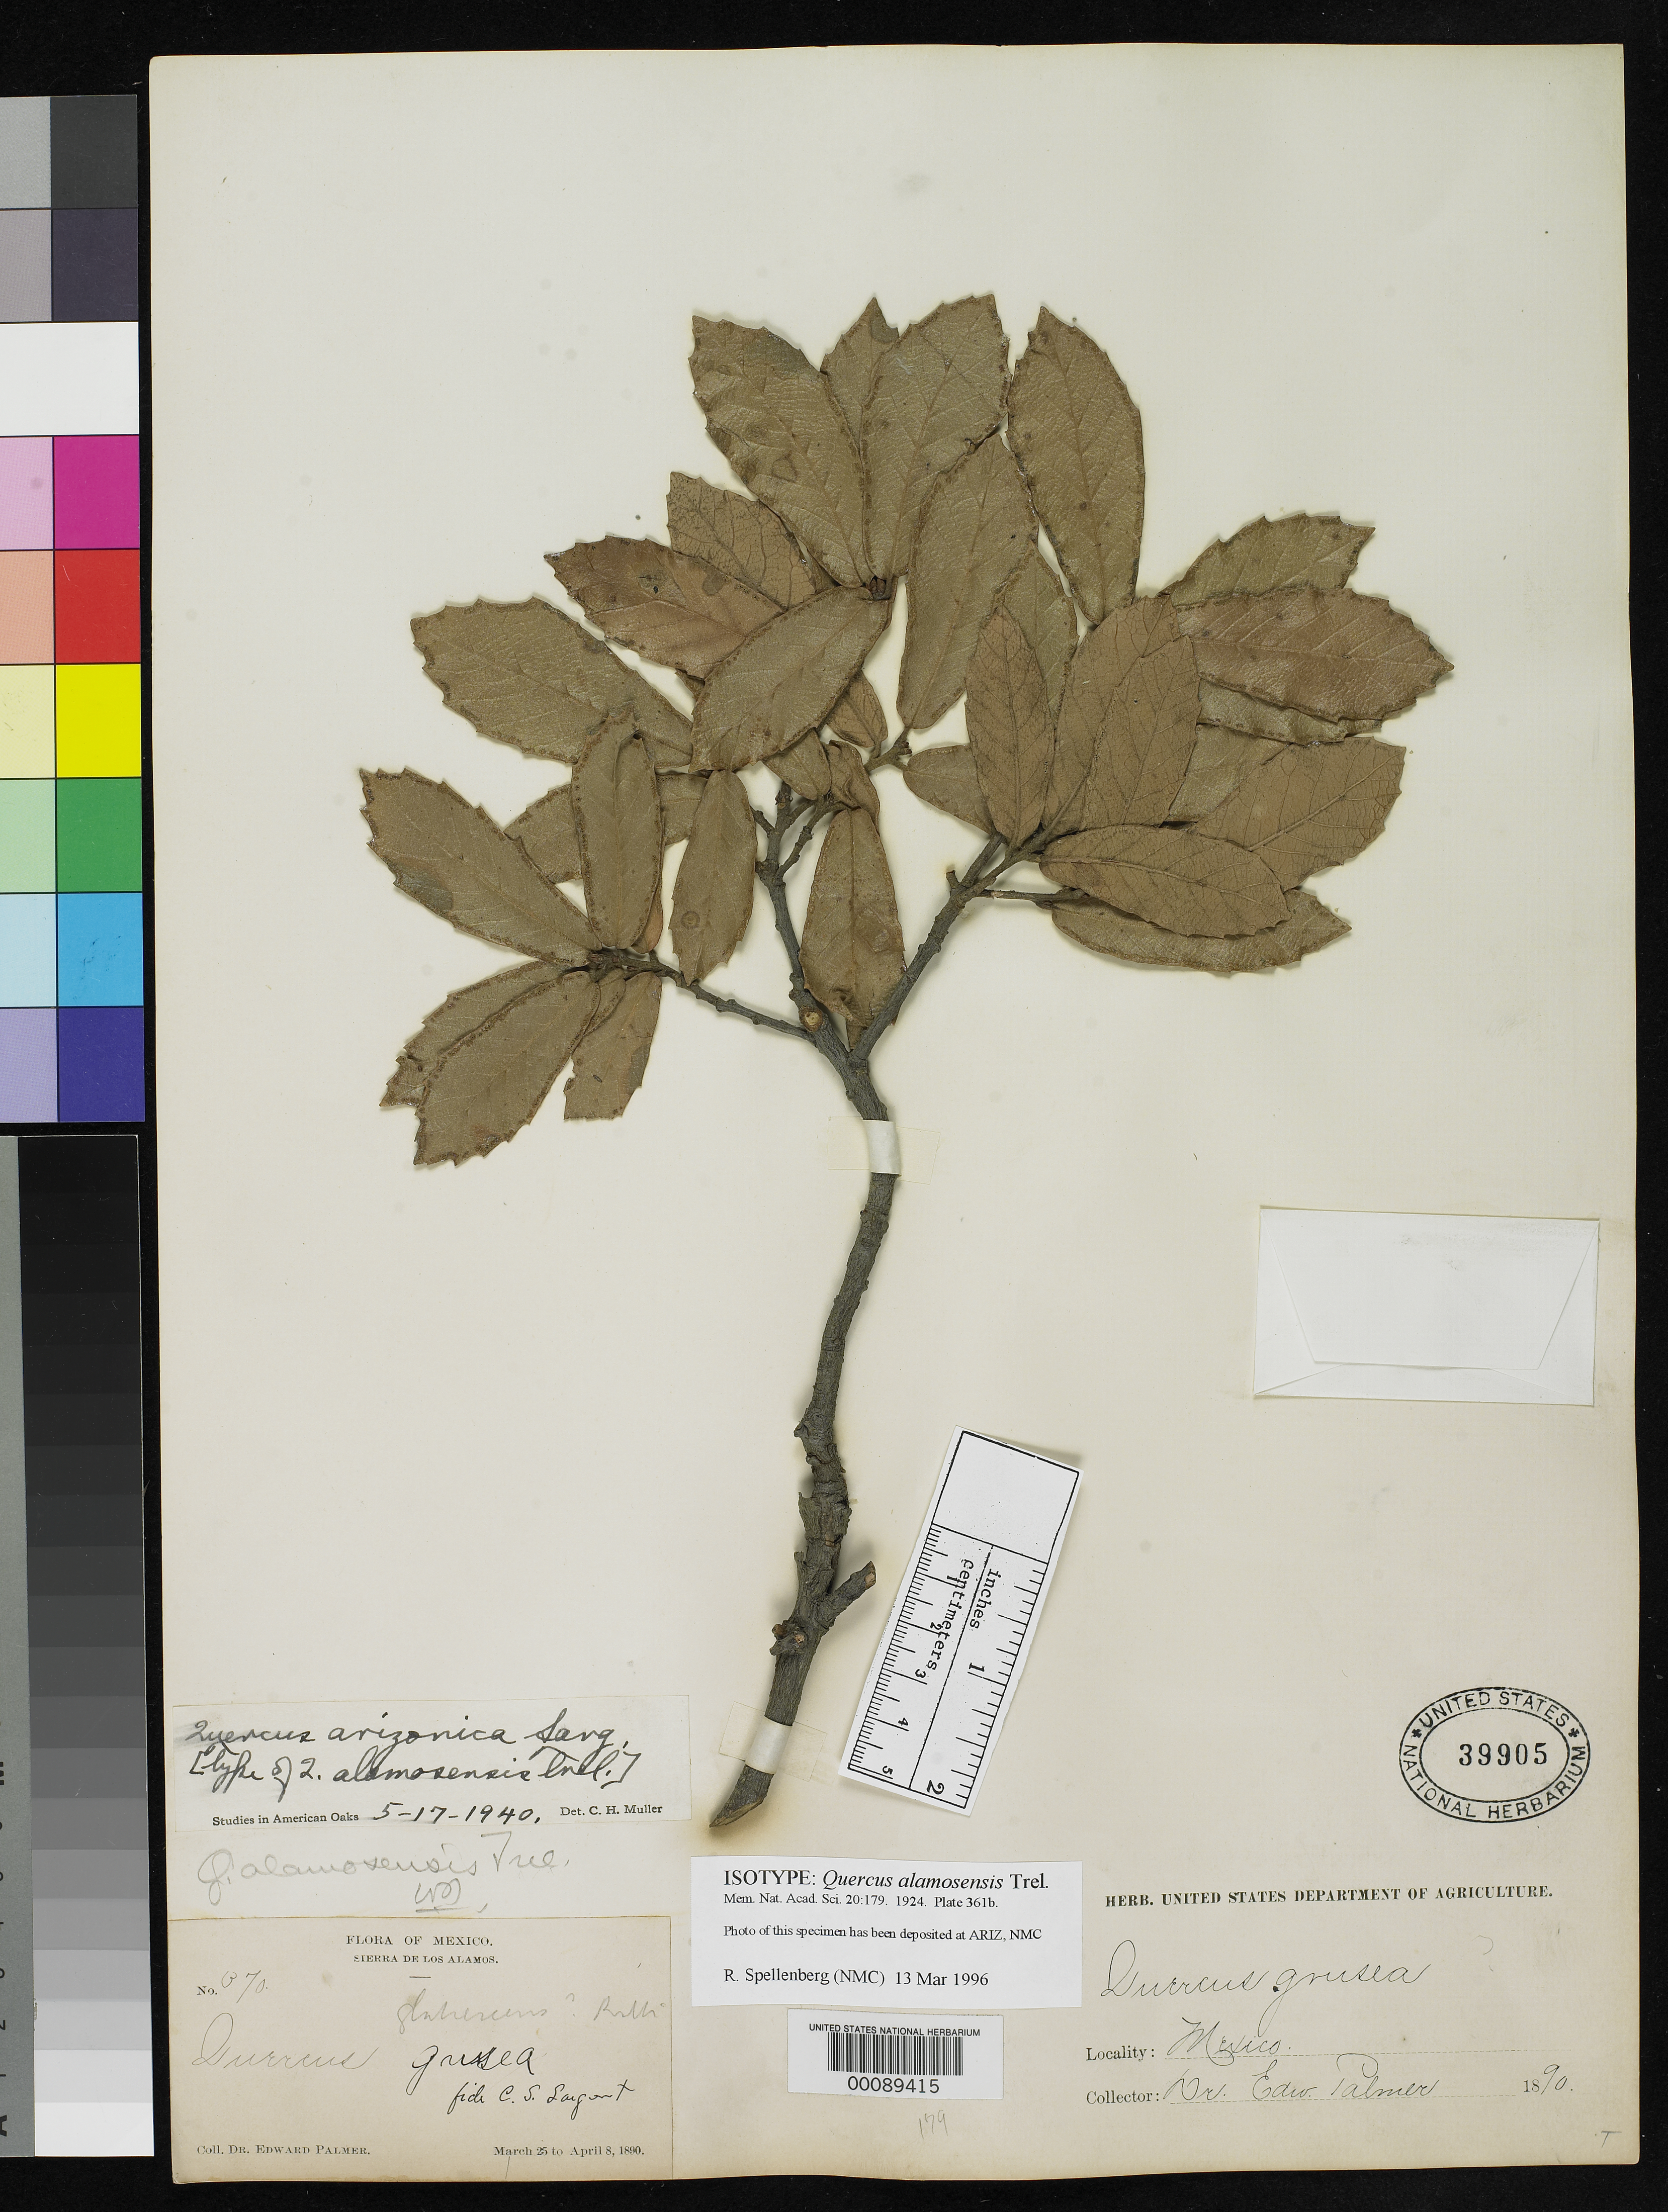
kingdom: Plantae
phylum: Tracheophyta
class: Magnoliopsida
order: Fagales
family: Fagaceae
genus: Quercus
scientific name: Quercus alamosensis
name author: Trel.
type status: Isotype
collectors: E. Palmer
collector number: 370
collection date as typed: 25 Mar 1890 to 08 Apr 1890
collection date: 1890-03-25/1890-04-08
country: Mexico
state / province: Sonora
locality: Sierra de Los Alamos.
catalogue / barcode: US 39905